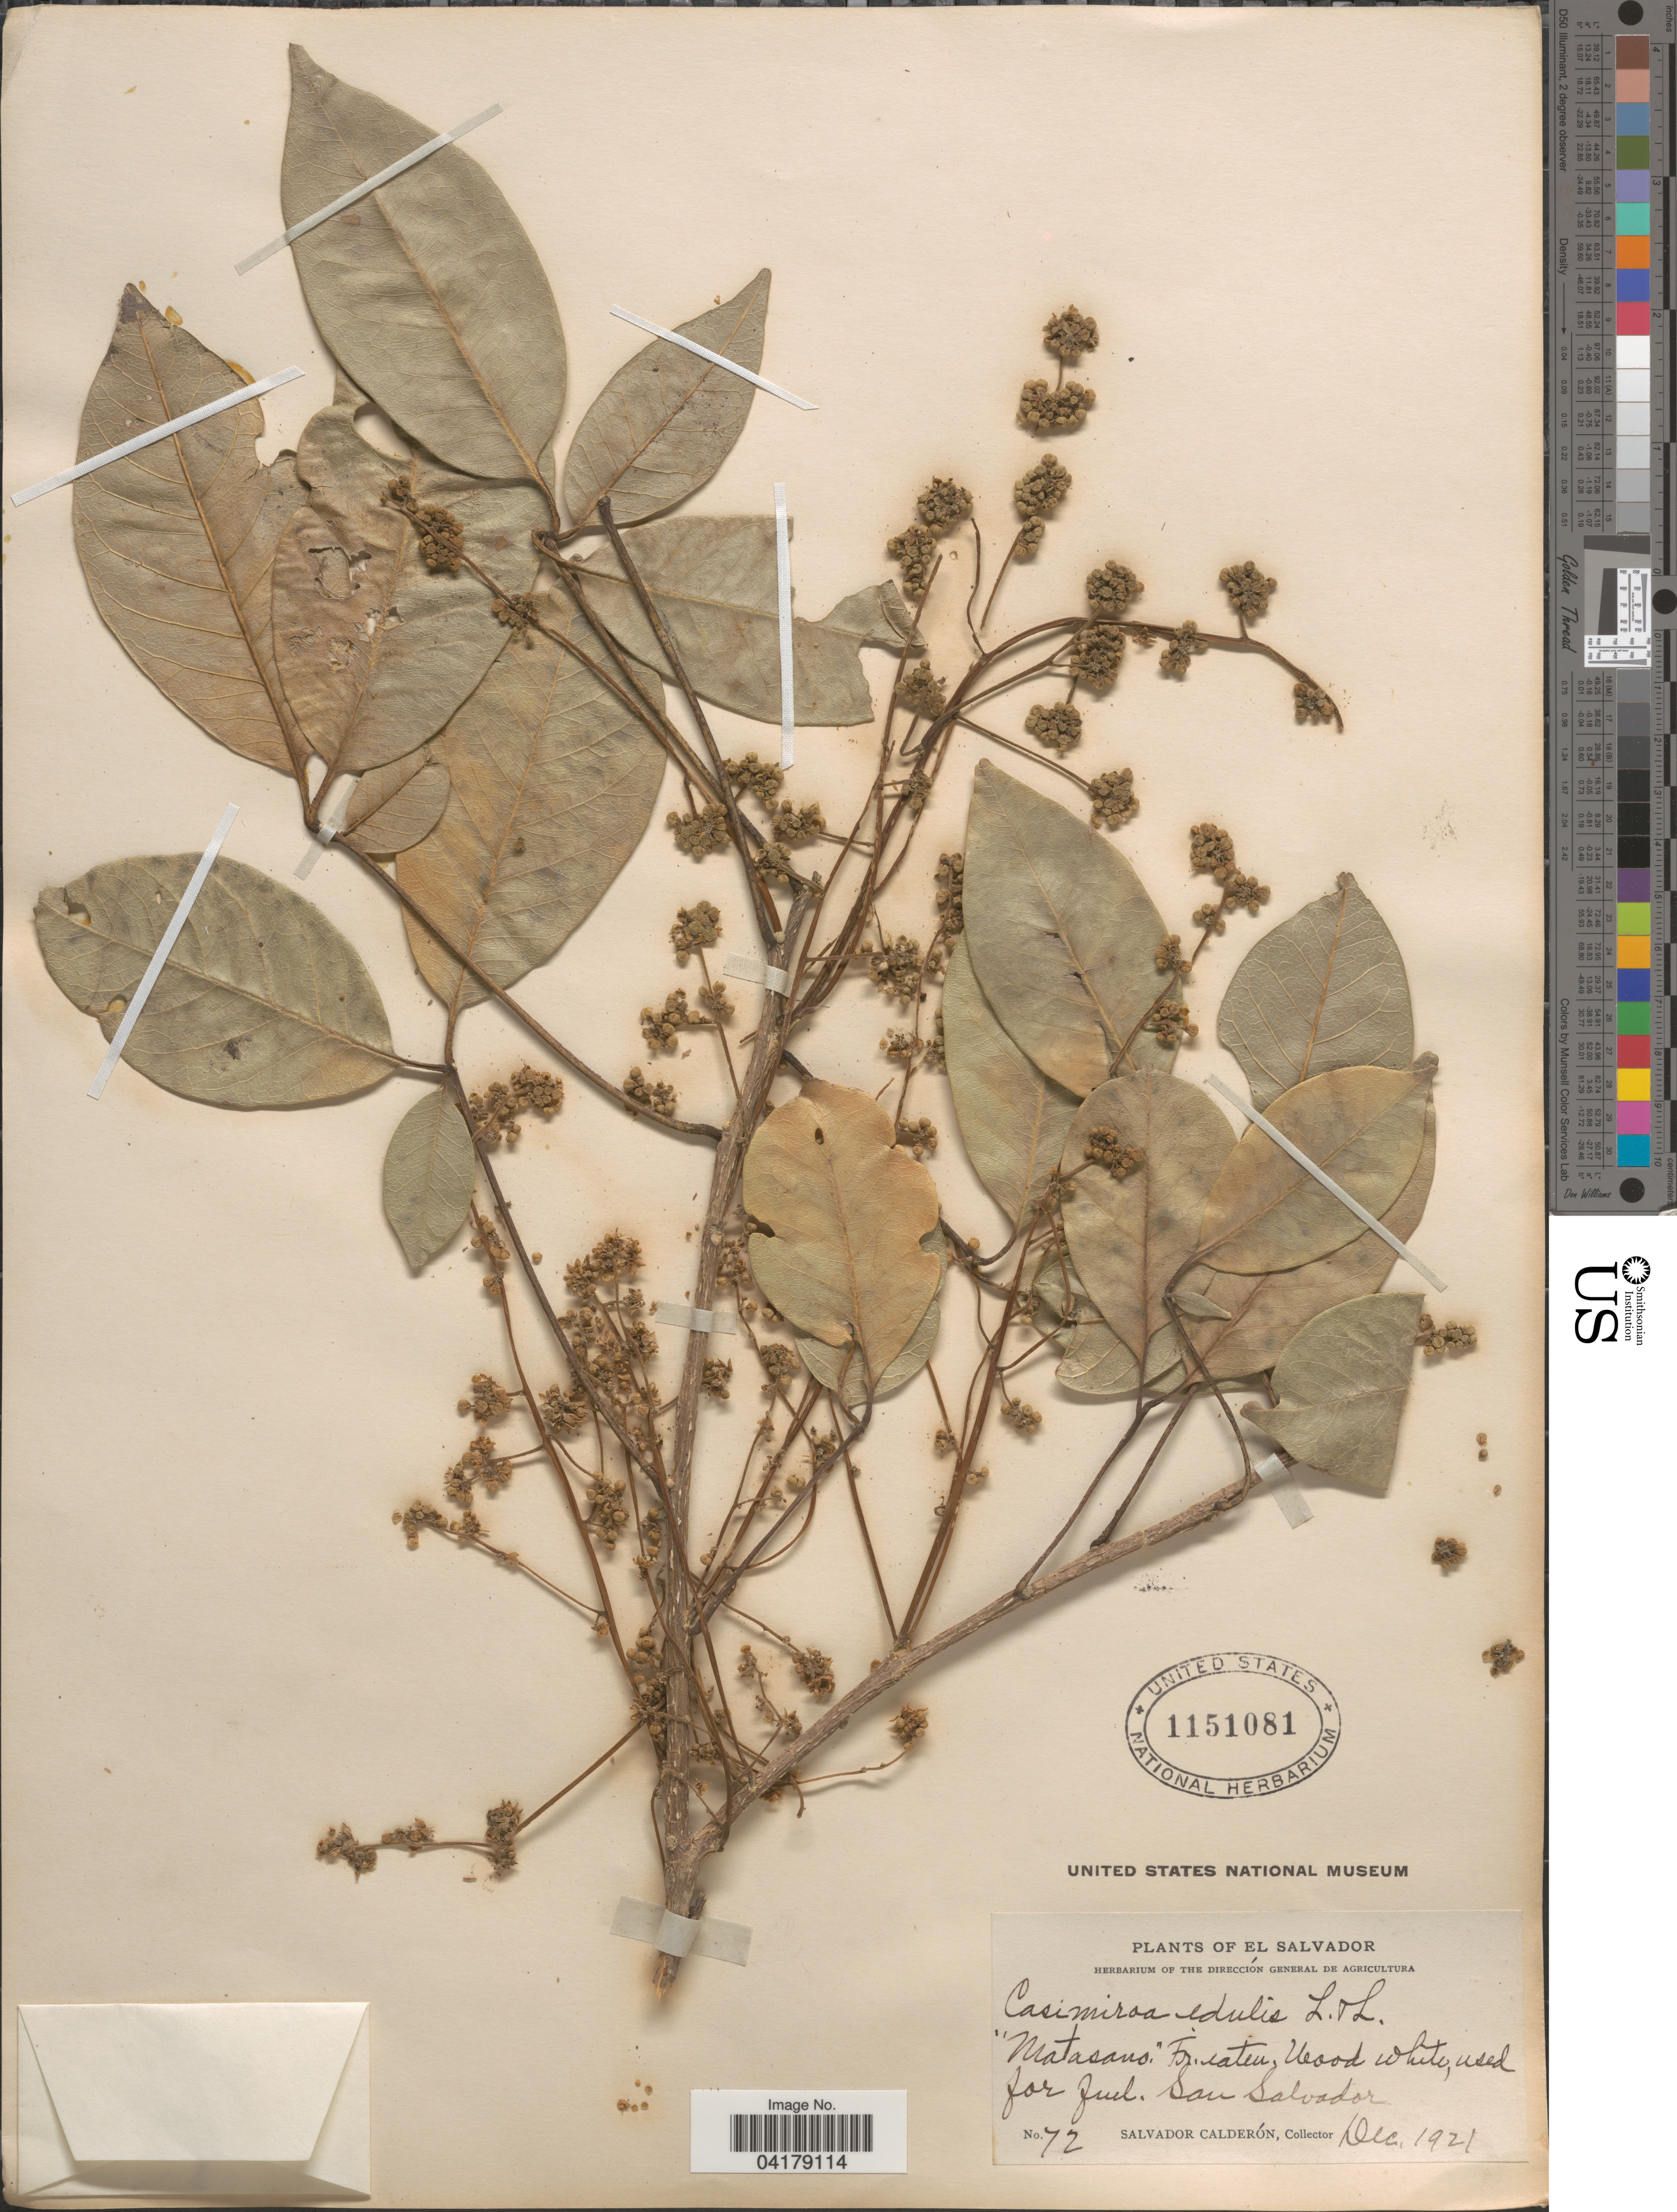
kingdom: Plantae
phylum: Tracheophyta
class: Magnoliopsida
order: Sapindales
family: Rutaceae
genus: Casimiroa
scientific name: Casimiroa edulis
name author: La Llave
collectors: S. Calderón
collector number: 72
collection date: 1921-12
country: El Salvador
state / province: San Salvador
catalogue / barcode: US 1151081